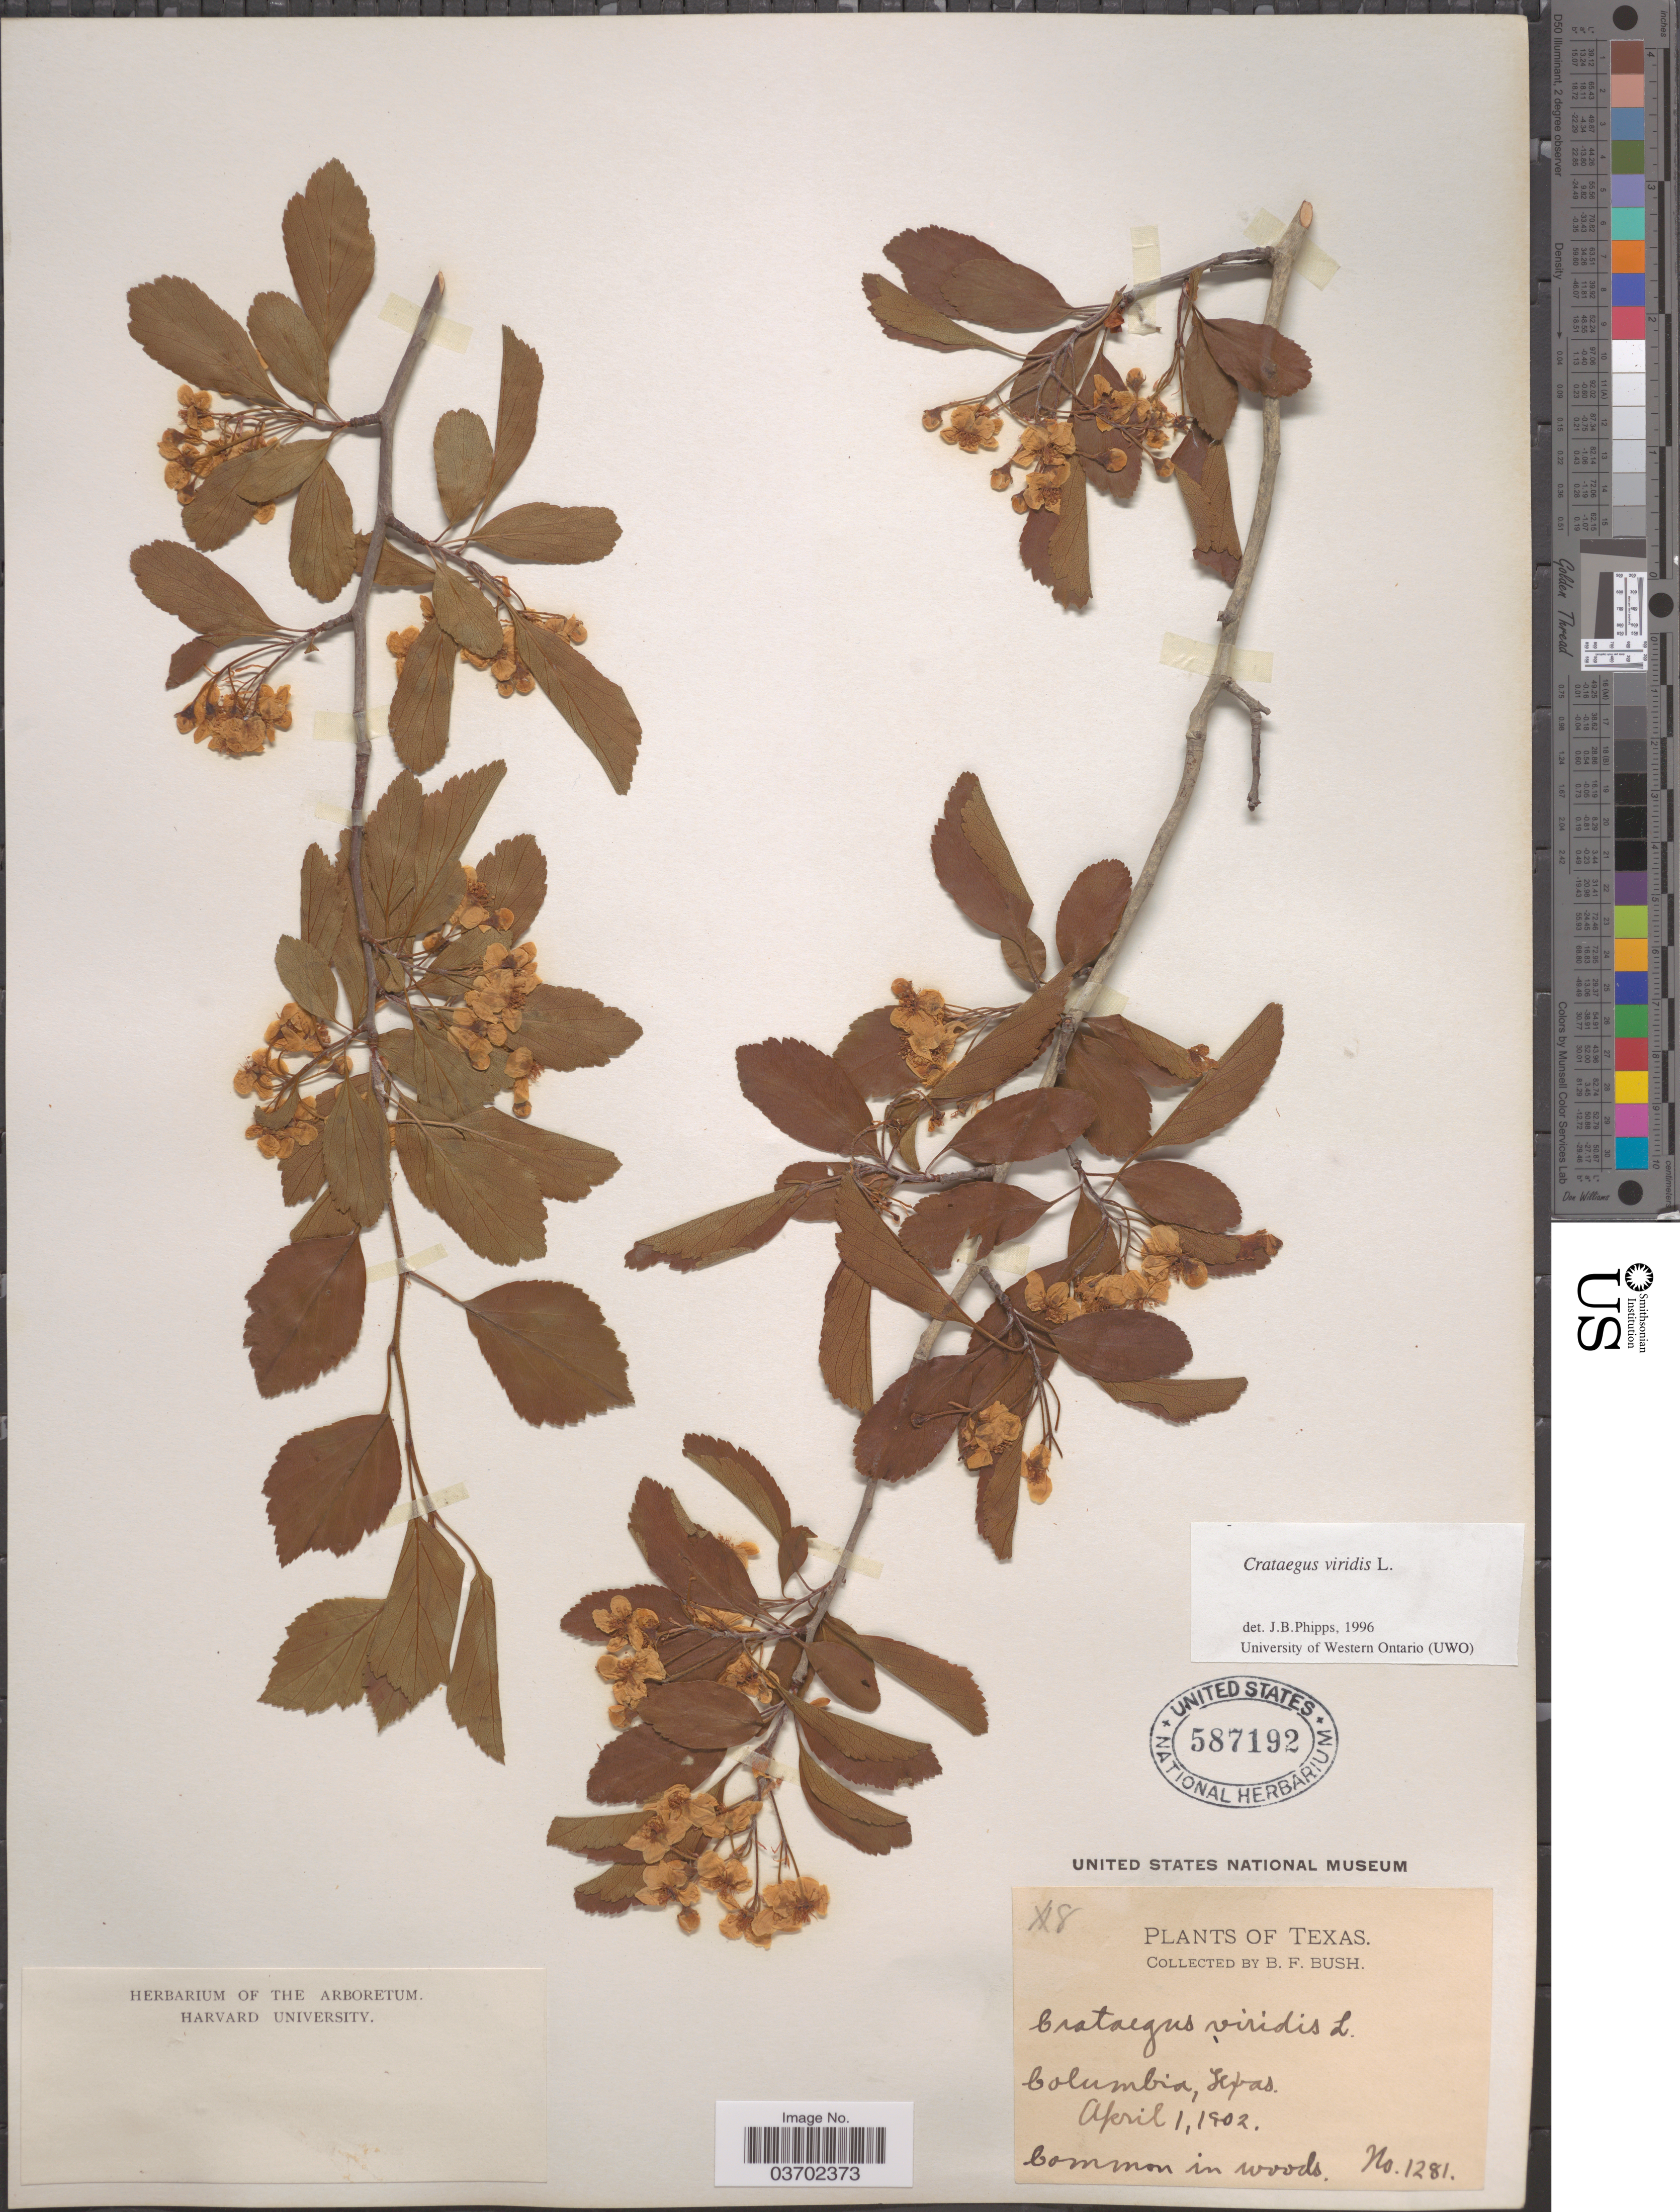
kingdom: Plantae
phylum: Tracheophyta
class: Magnoliopsida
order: Rosales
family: Rosaceae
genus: Crataegus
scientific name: Crataegus viridis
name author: L.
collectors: B. F. Bush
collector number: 1281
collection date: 1902-04-01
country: United States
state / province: Texas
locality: Columbia.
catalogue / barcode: US 587192